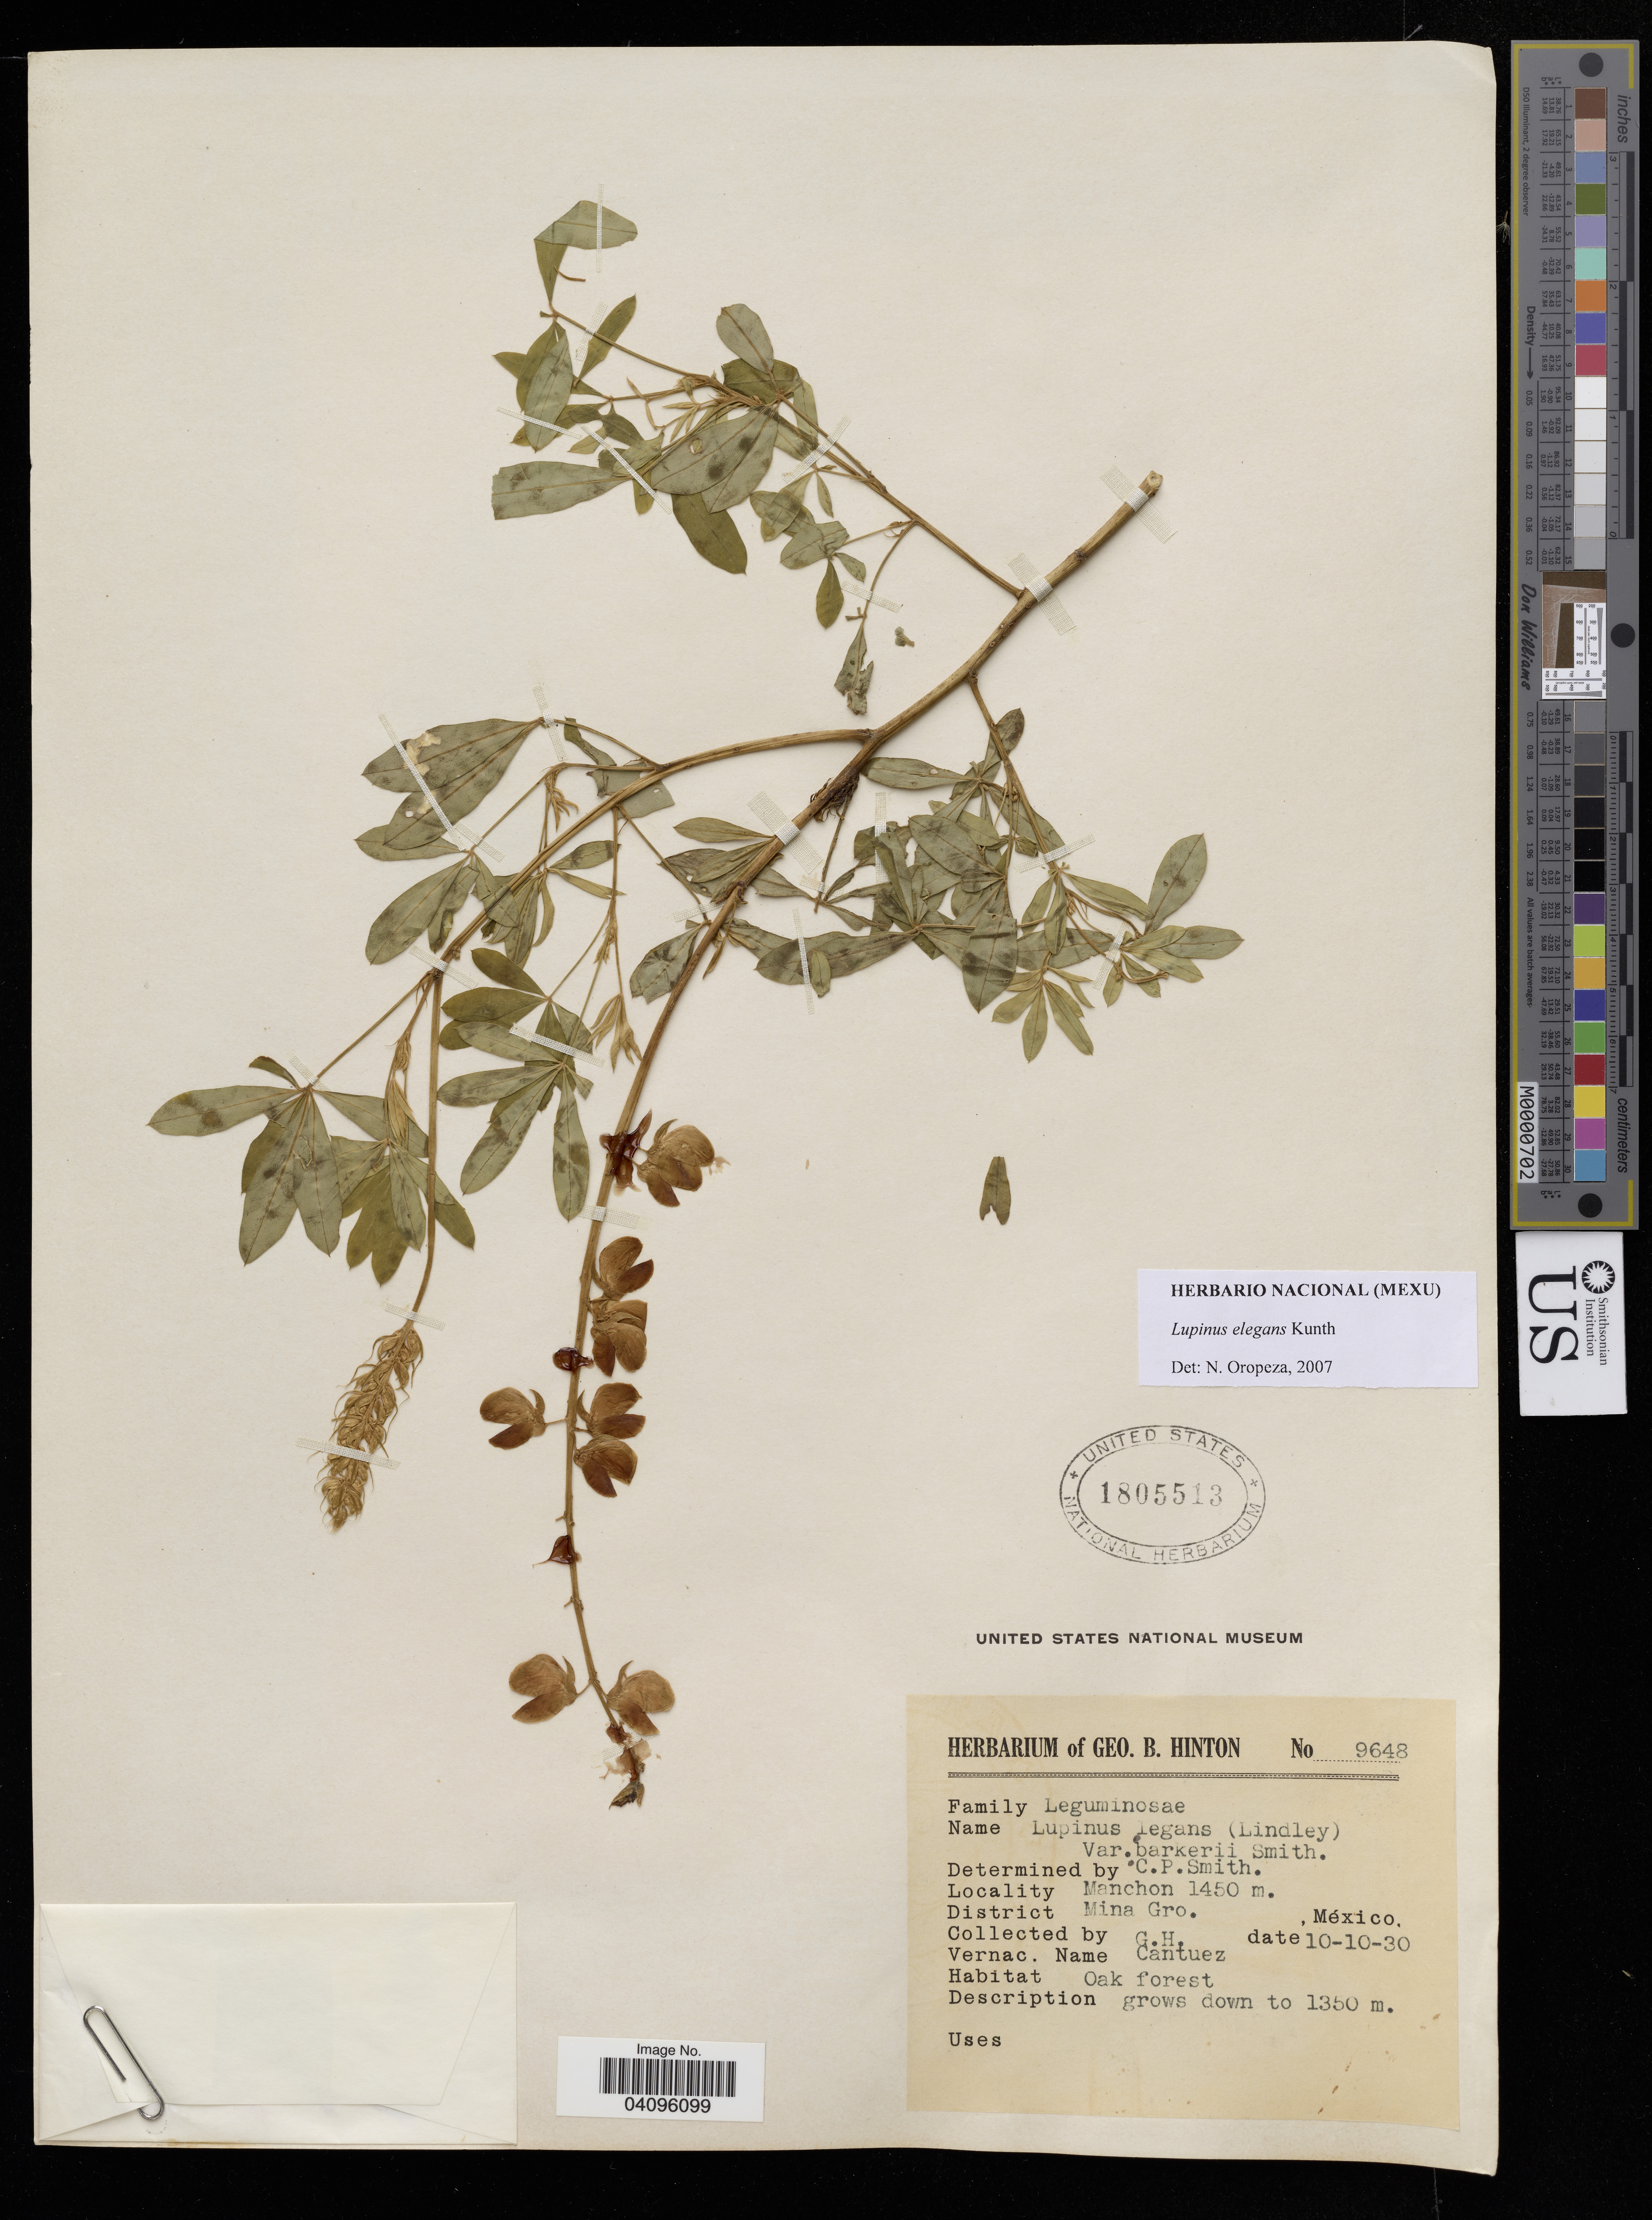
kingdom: Plantae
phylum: Tracheophyta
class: Magnoliopsida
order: Fabales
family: Fabaceae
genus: Lupinus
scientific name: Lupinus elegans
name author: Kunth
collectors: ex herb. G. B. Hinton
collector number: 9648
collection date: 1930-10-10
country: Mexico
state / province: México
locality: Manchon, Mina Gro.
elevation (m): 1450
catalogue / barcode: US 1805513